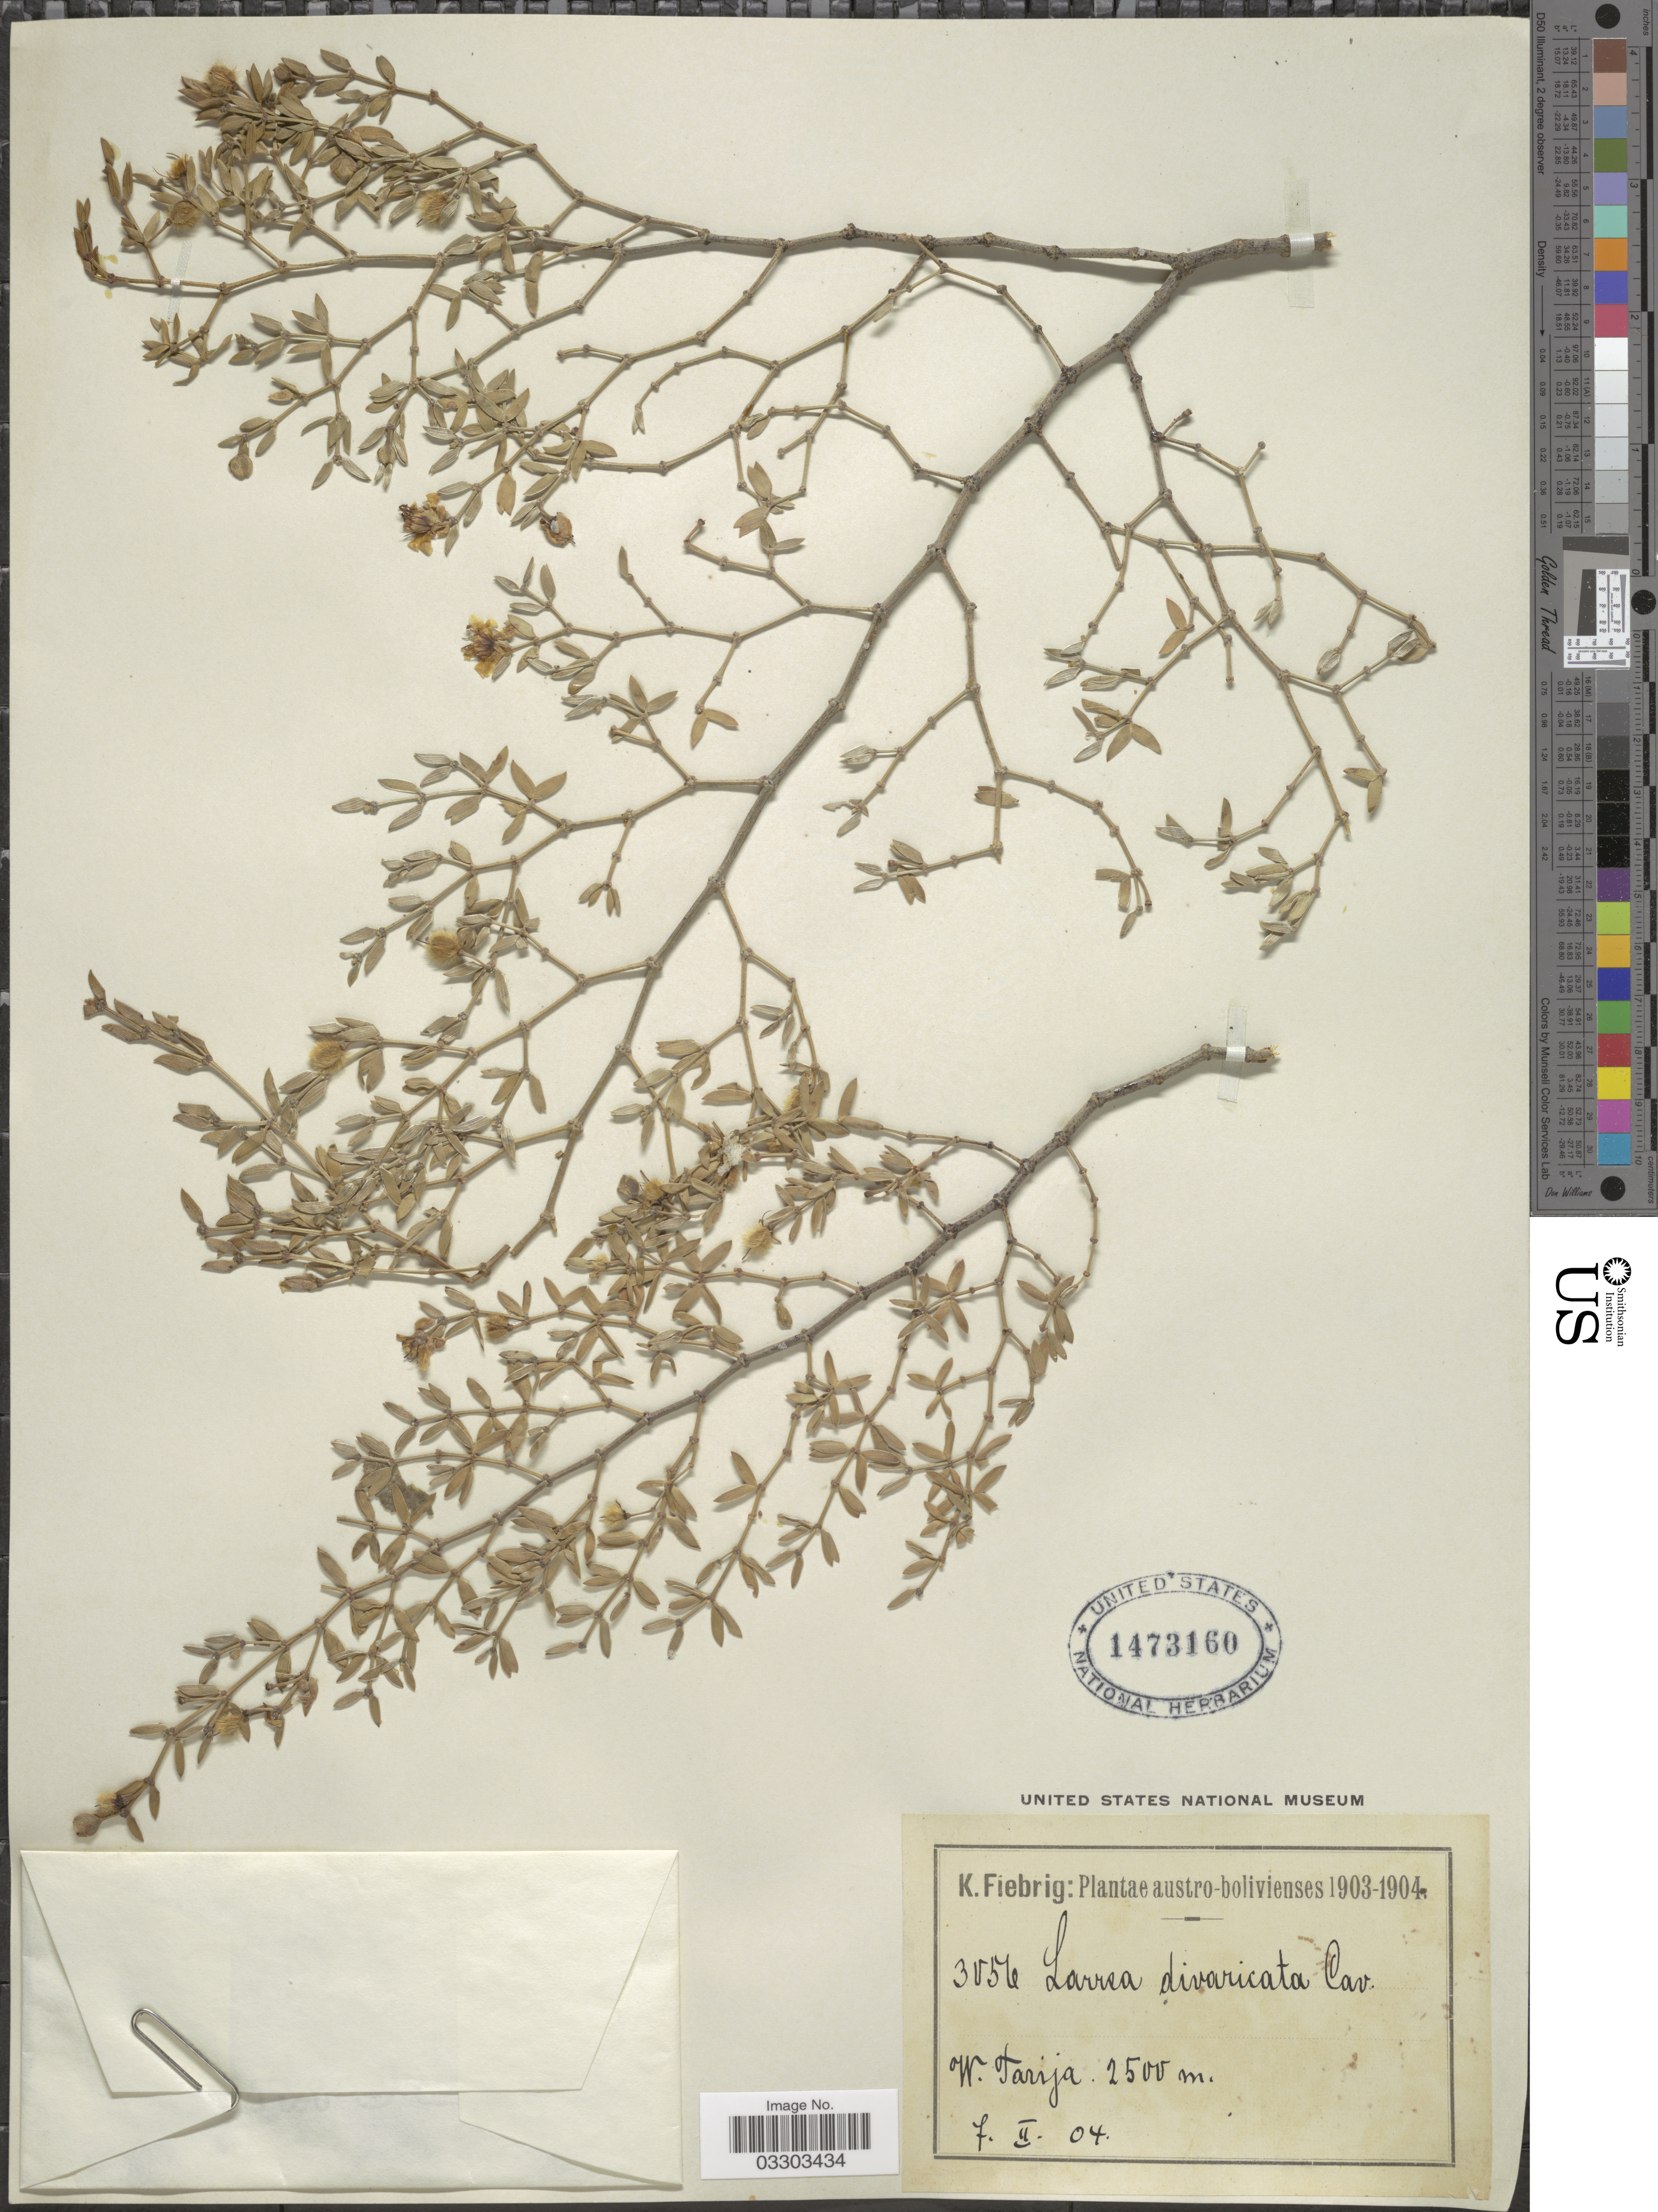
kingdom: Plantae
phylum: Tracheophyta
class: Magnoliopsida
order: Zygophyllales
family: Zygophyllaceae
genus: Larrea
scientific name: Larrea divaricata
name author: Cav.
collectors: K. Fiebrig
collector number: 3056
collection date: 1904-02-07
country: Bolivia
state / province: Tarija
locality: Austro-bolivienses. W. Tarija.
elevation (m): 2500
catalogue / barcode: US 1473160